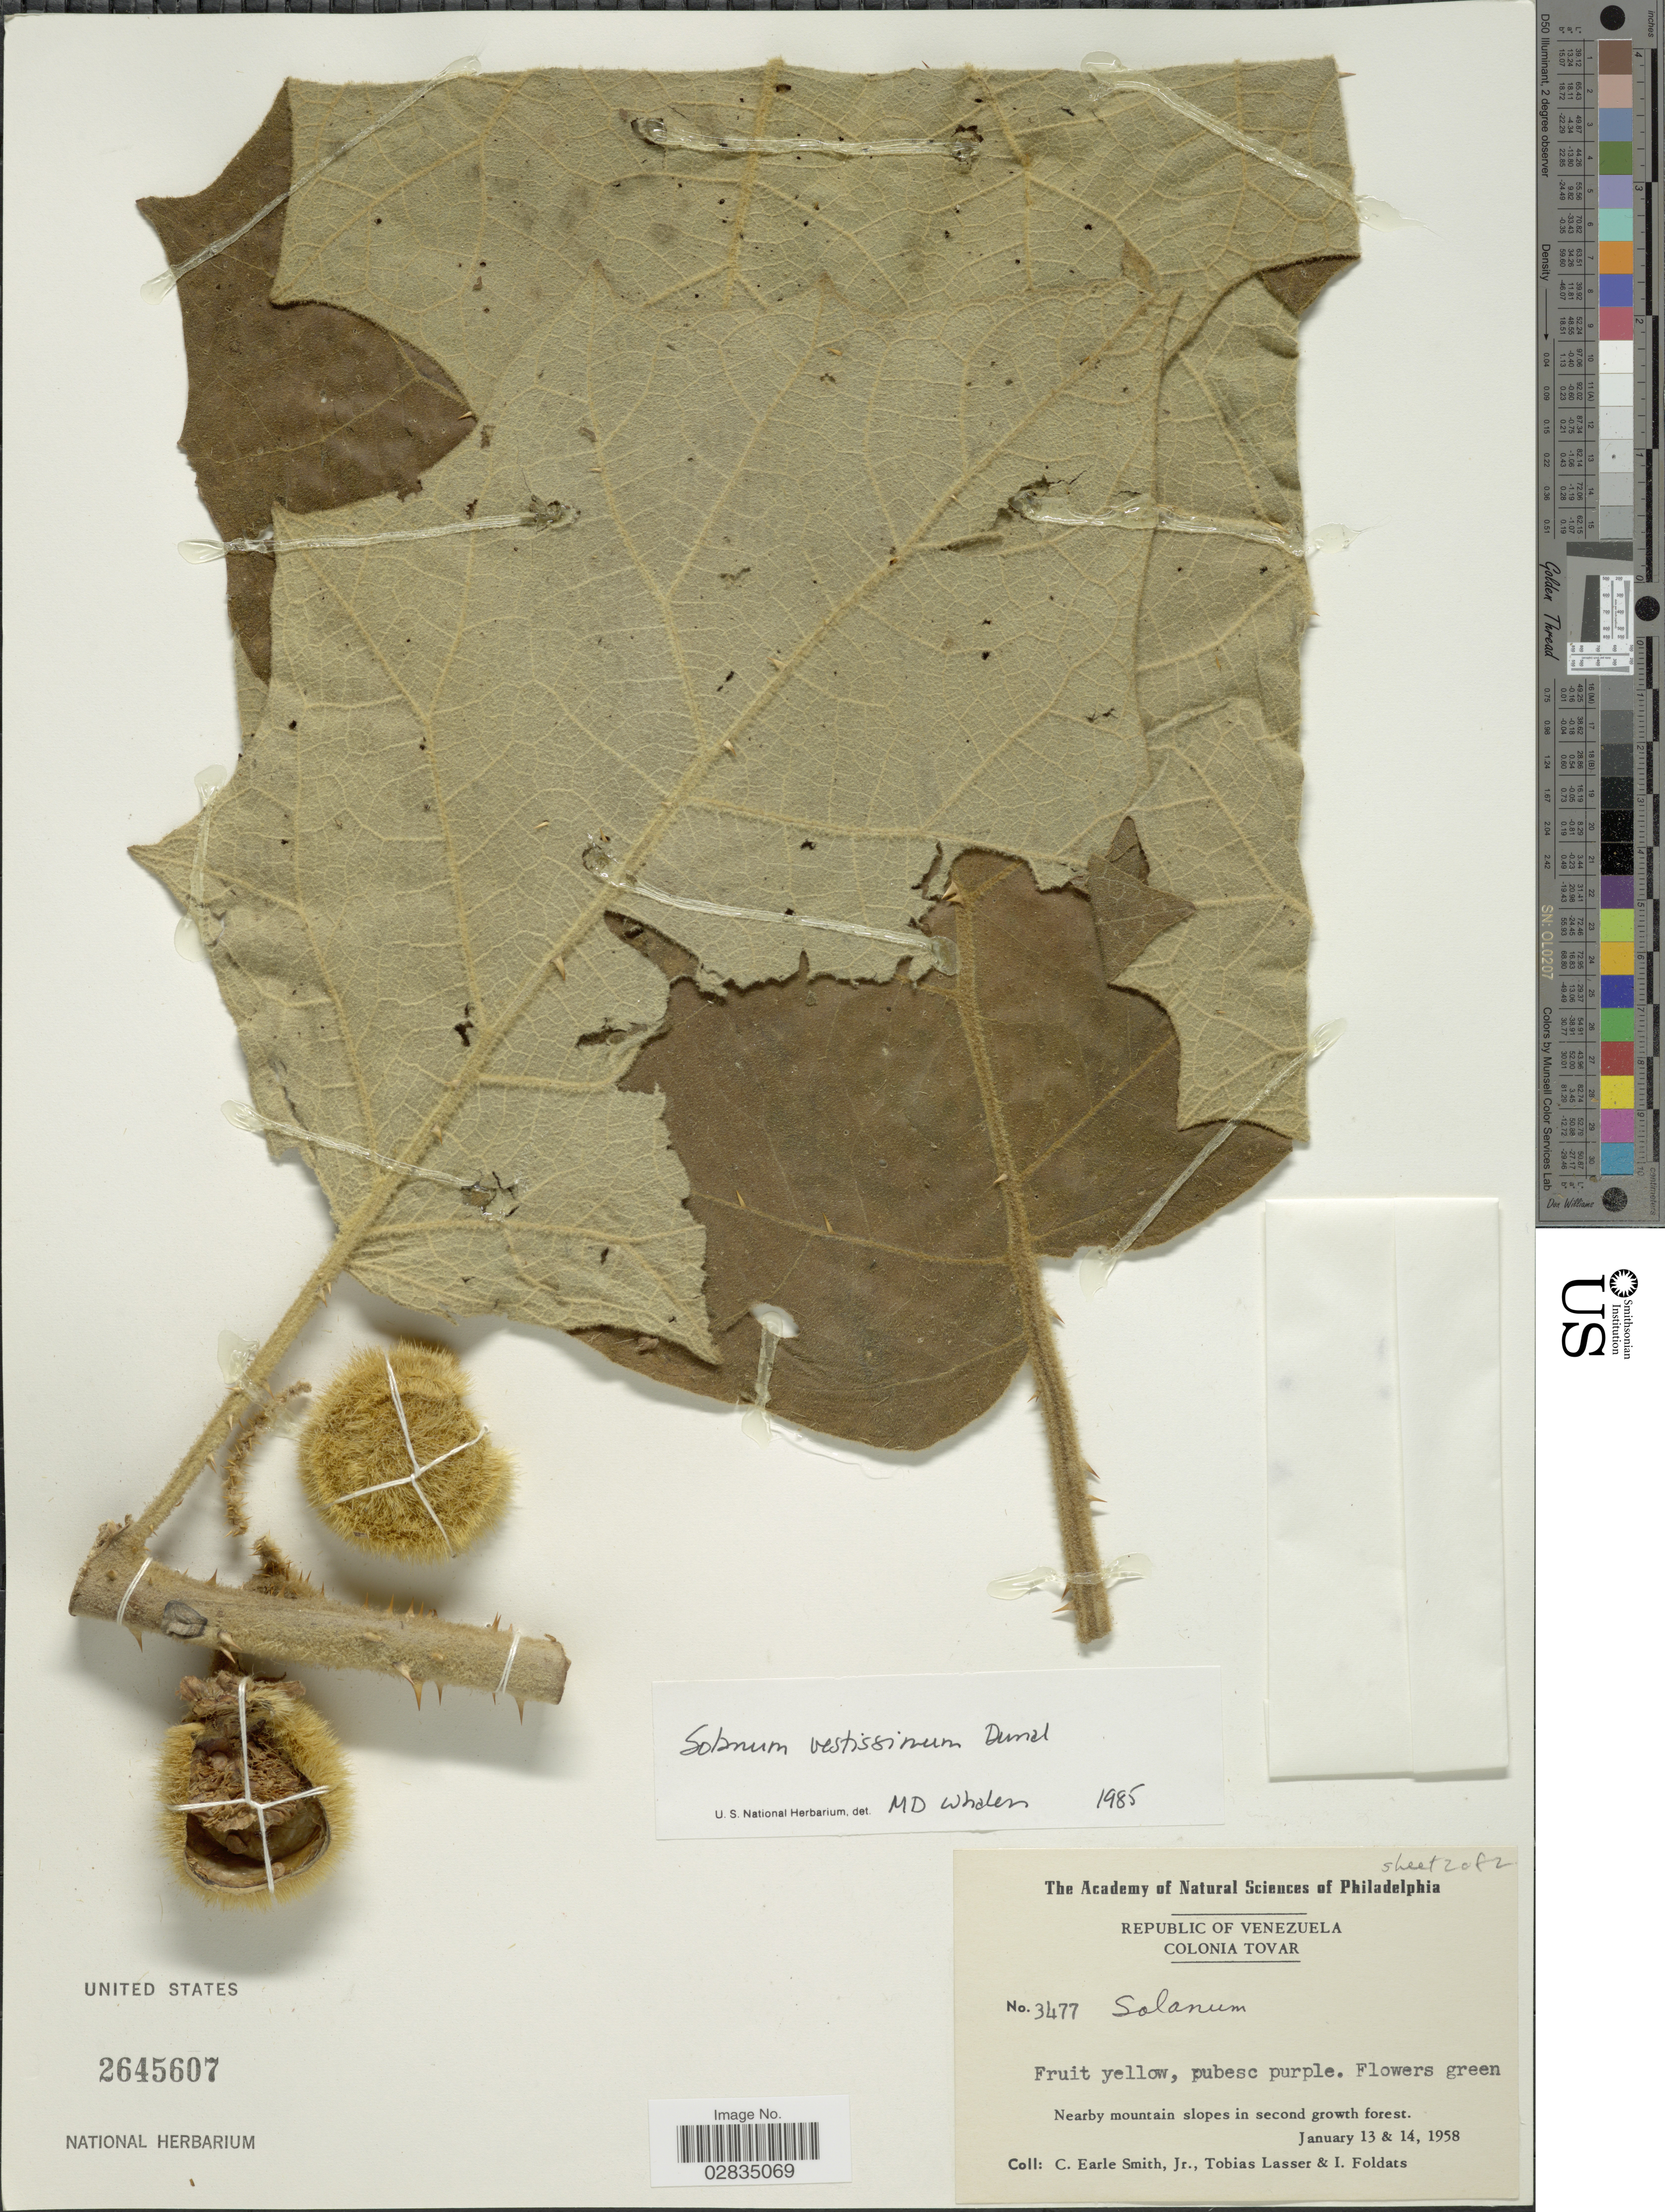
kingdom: Plantae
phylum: Tracheophyta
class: Magnoliopsida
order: Solanales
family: Solanaceae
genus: Solanum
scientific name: Solanum vestissimum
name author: Dunal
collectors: C. E. Smith Jr., T. Lasser & I. Foldats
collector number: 3477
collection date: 1958-01-13/1958-01-14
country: Venezuela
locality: Colonia Tovar, nearby mountain slopes in second growth forest.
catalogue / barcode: US 2645607